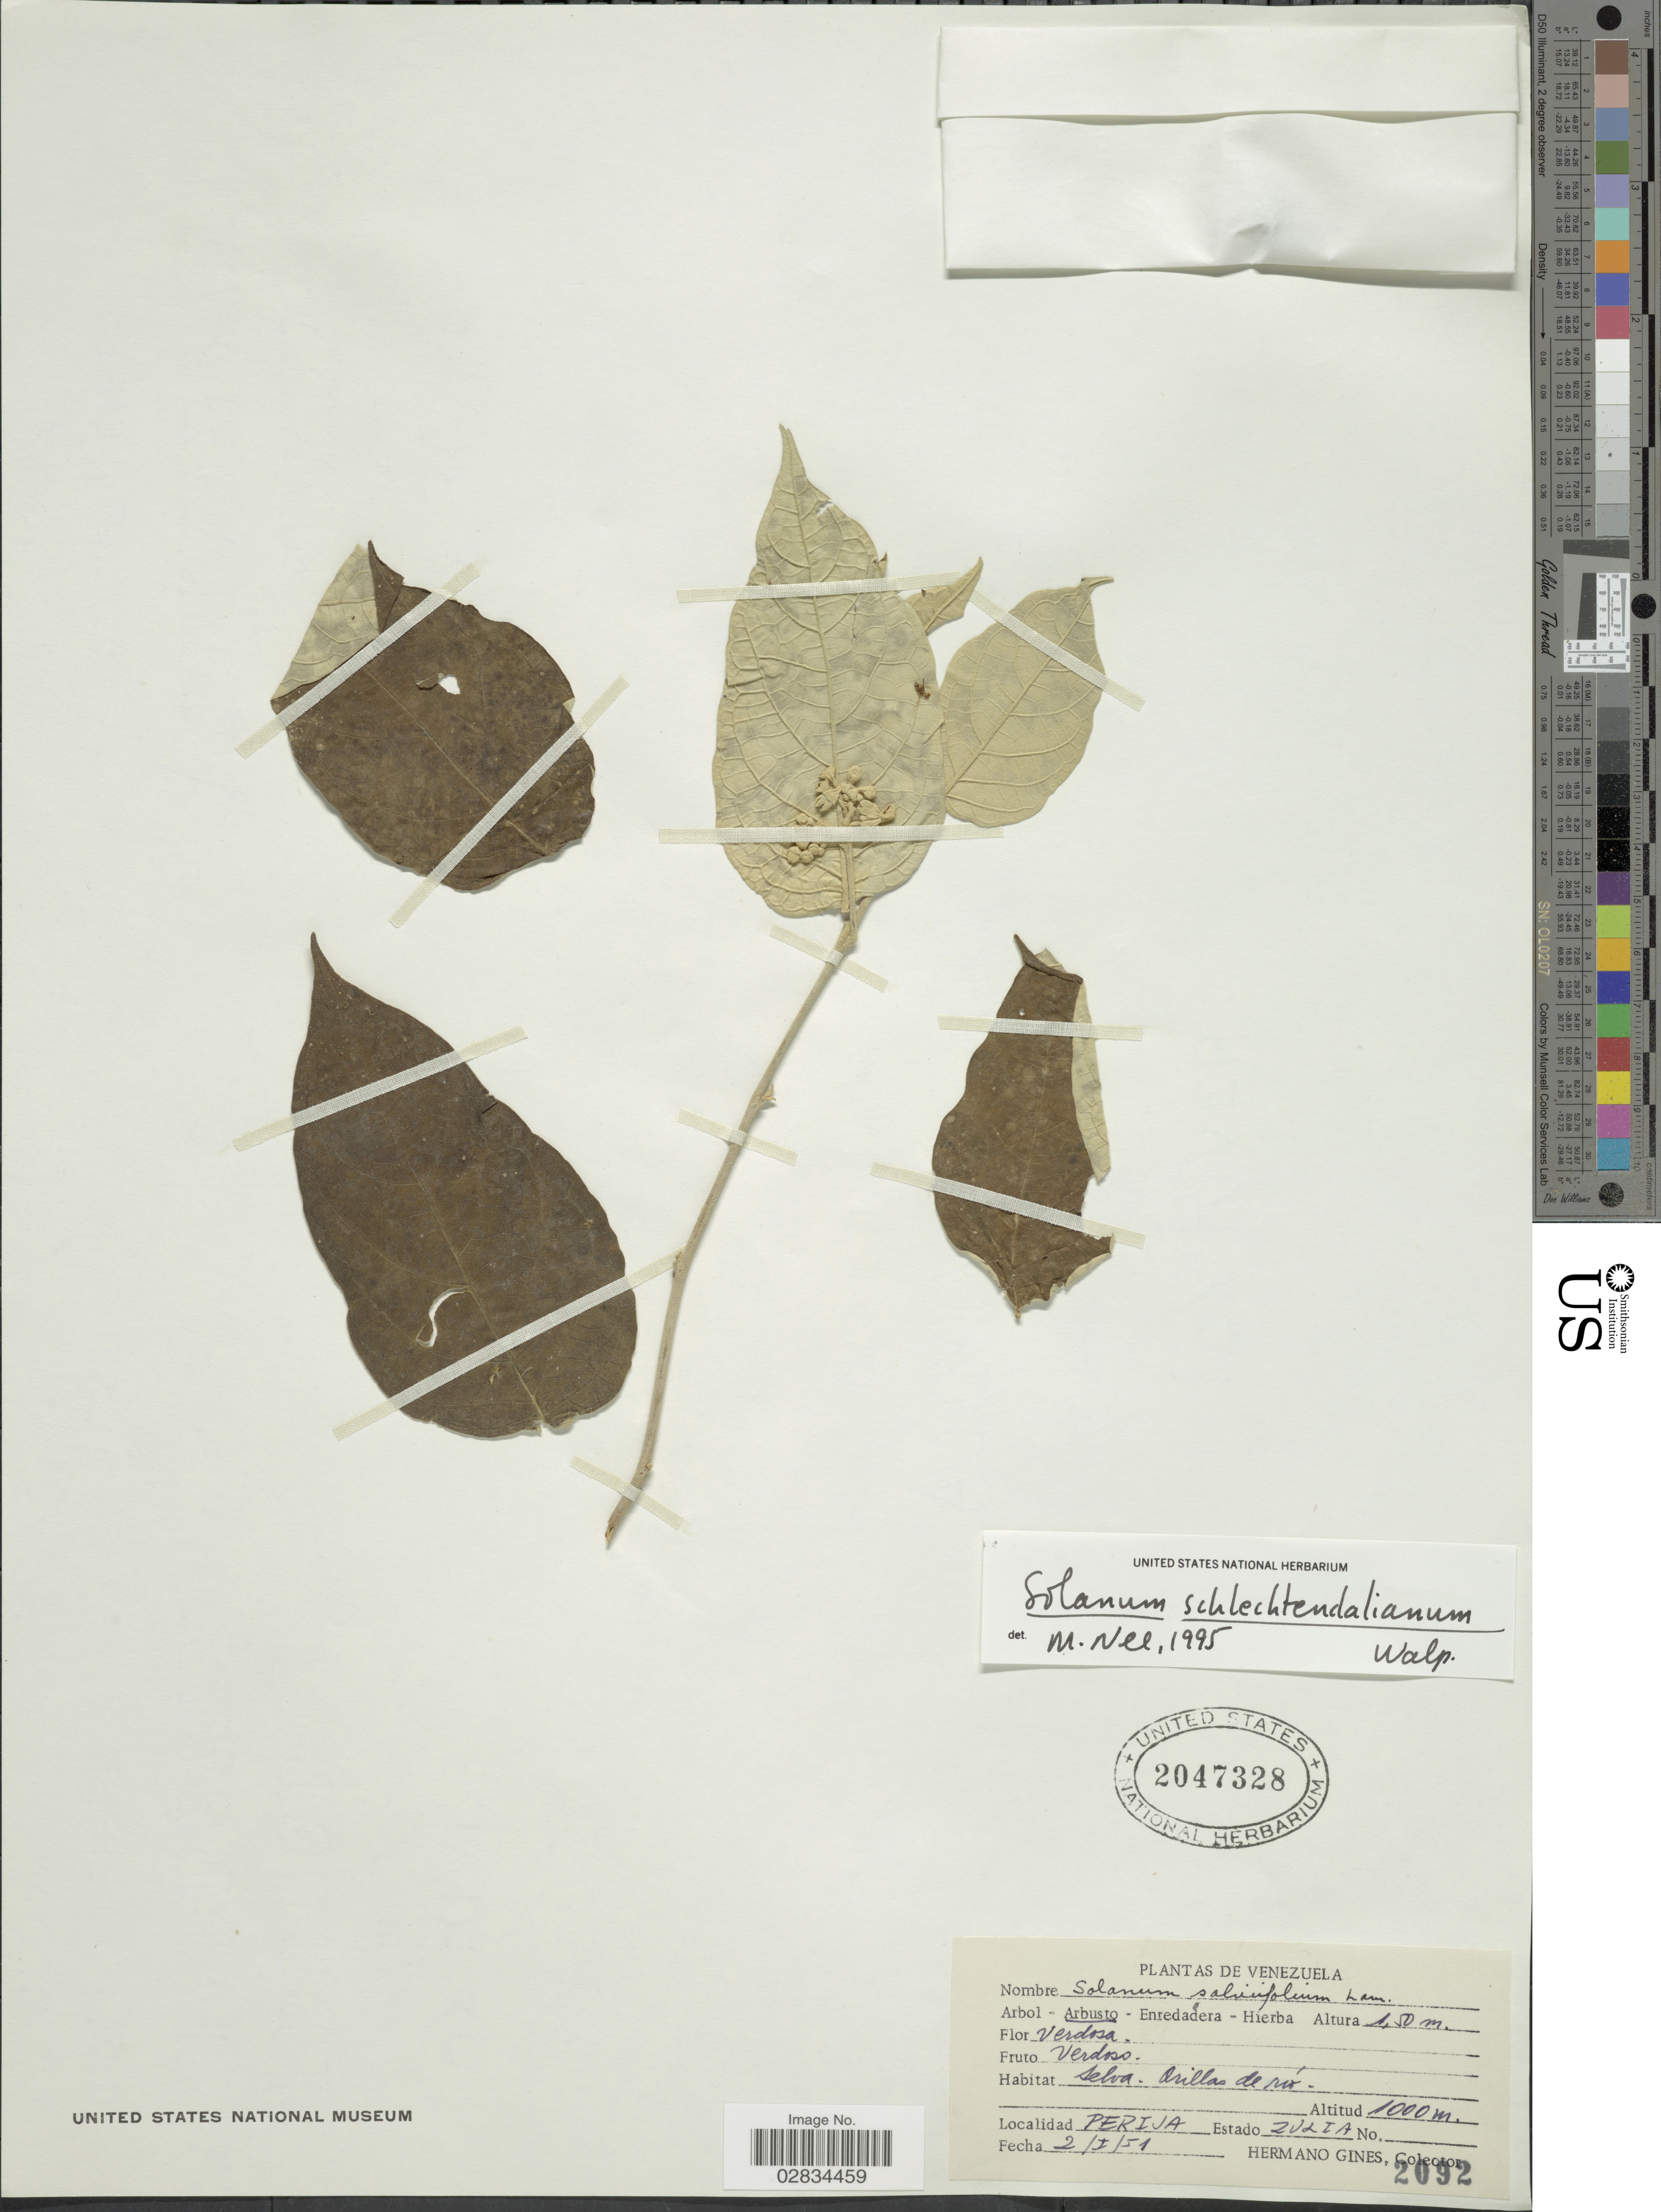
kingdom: Plantae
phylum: Tracheophyta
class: Magnoliopsida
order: Solanales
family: Solanaceae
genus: Solanum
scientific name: Solanum schlechtendalianum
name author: Walp.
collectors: Bro. Gines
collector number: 2092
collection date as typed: Transcribed d/m/y: 2/1/51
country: Venezuela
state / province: Zulia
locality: Perija. Estado Zulia.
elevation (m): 1000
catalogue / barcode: US 2047328